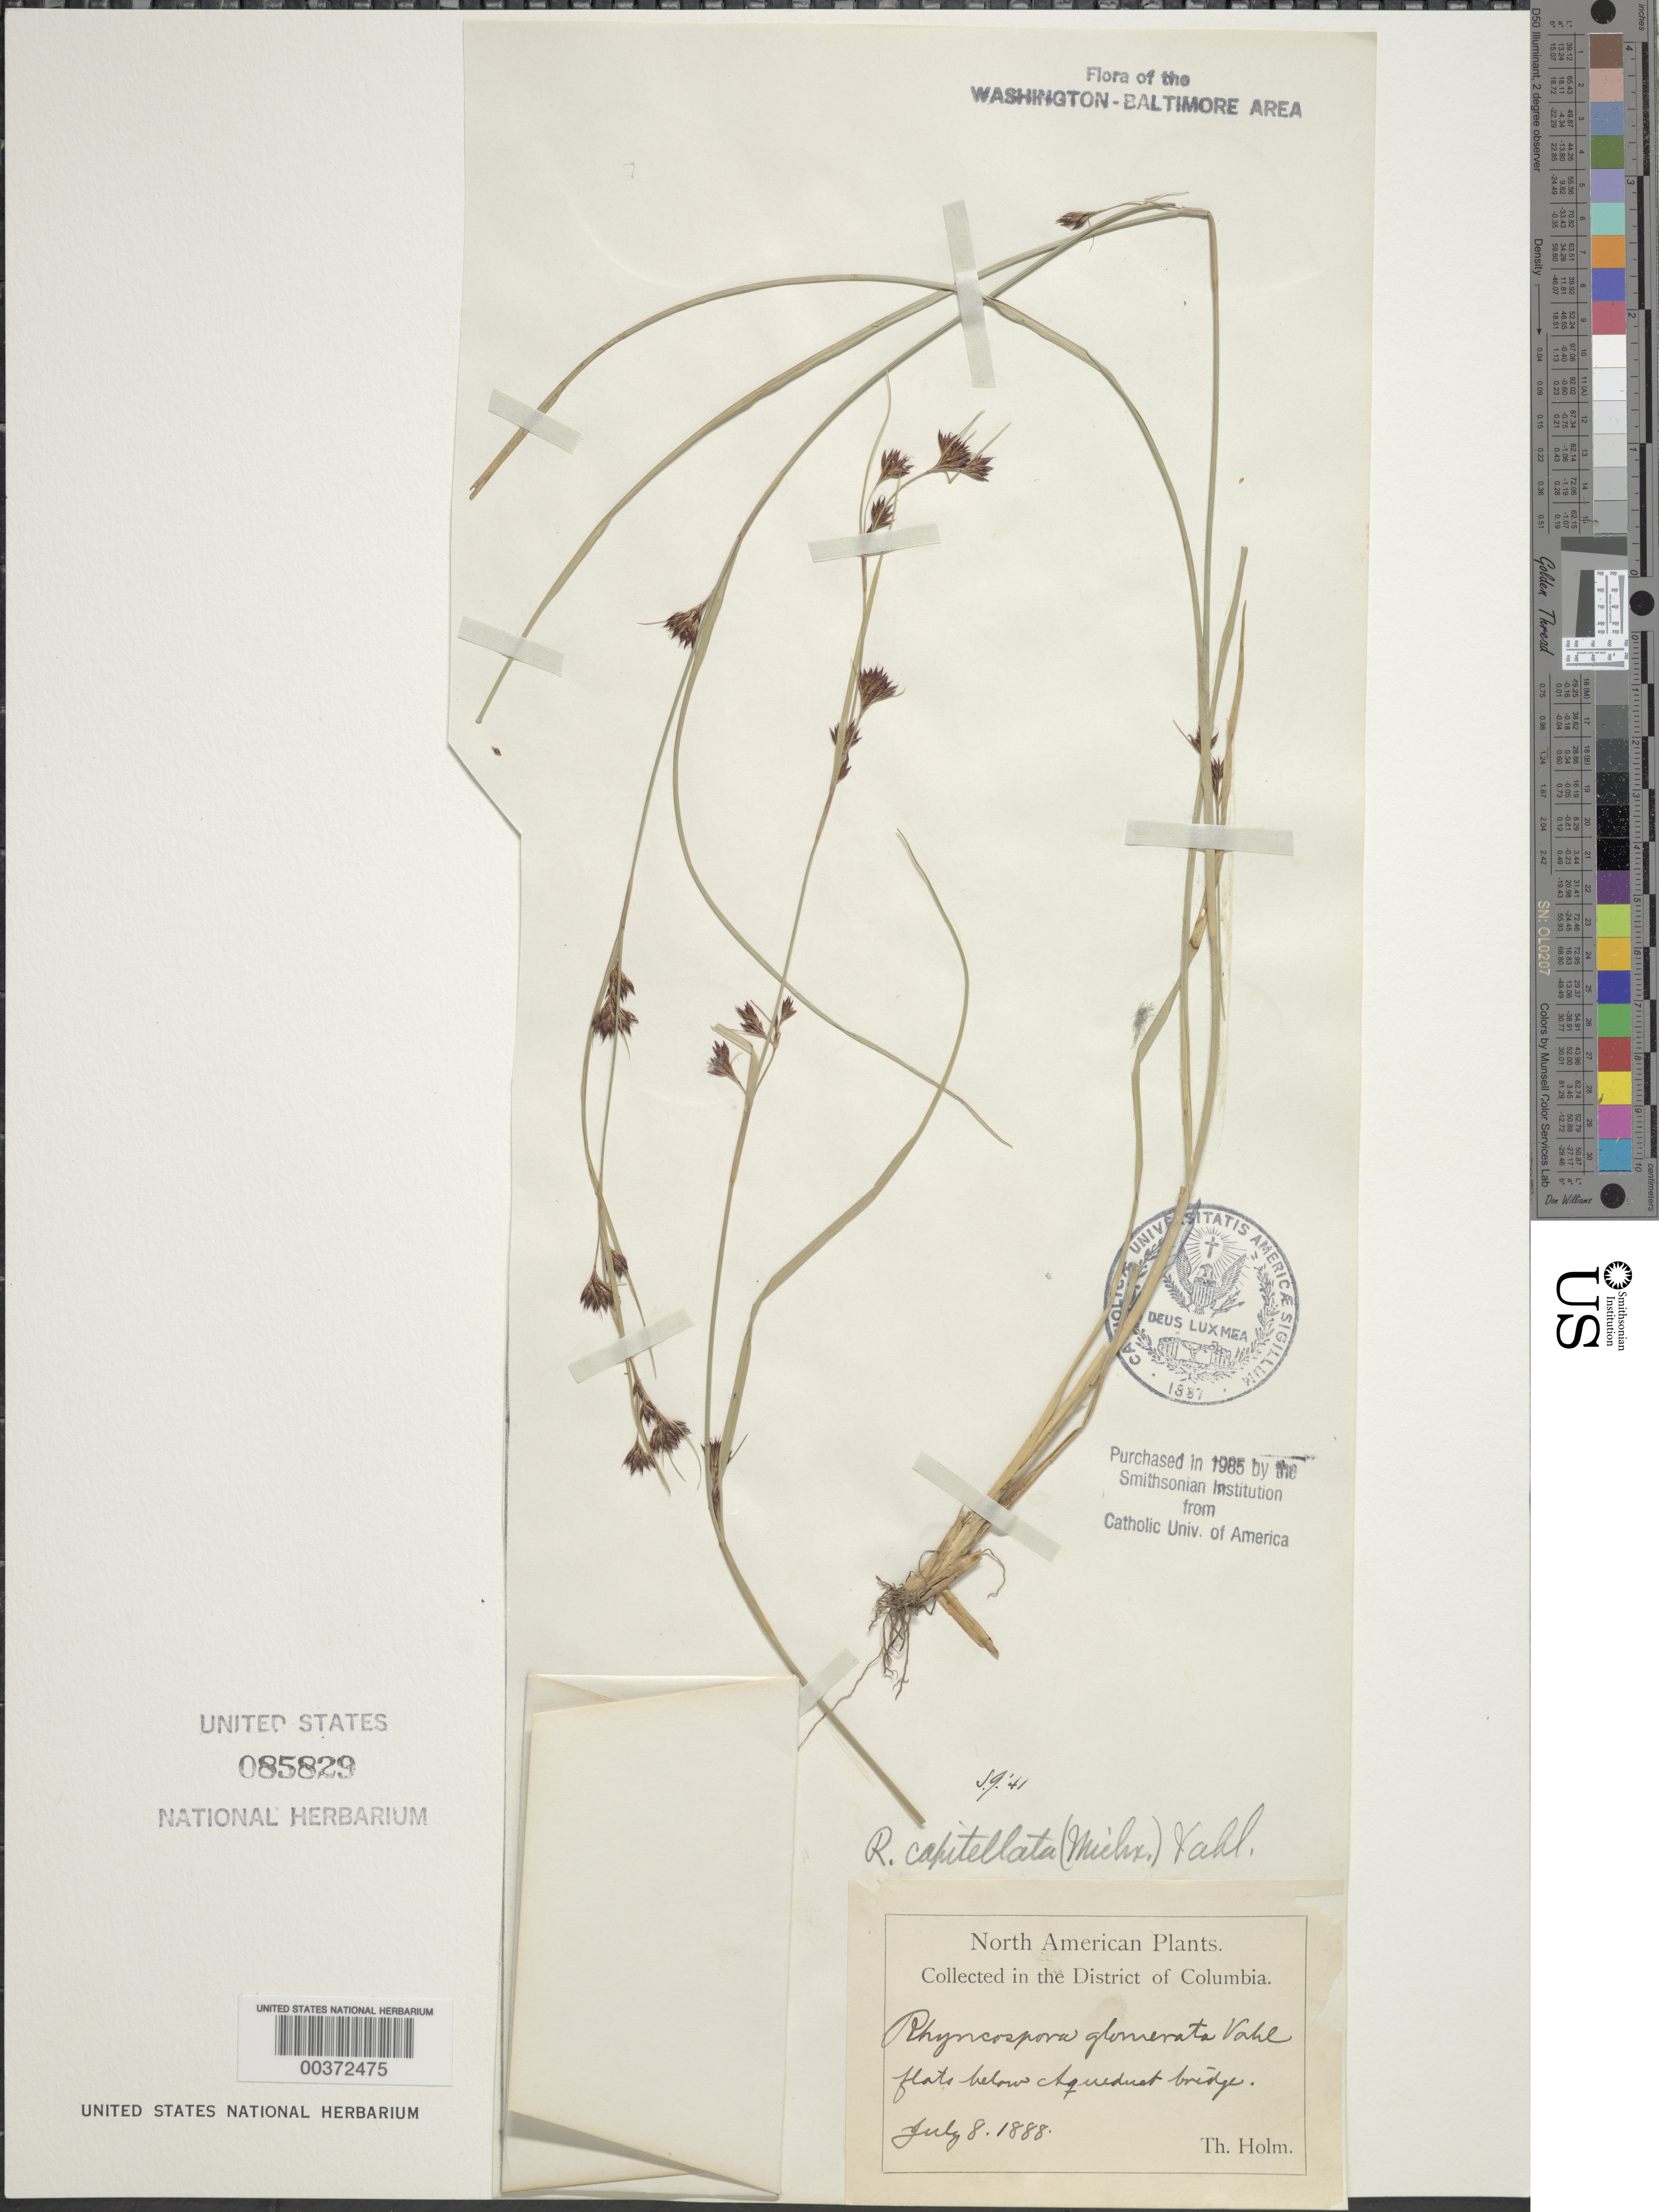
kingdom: Plantae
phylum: Tracheophyta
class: Liliopsida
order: Poales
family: Cyperaceae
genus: Rhynchospora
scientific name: Rhynchospora capitellata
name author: (Michx.) Vahl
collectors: T. Holm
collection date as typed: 08 Jul 1888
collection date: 1888-07-08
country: United States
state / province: Virginia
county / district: Fairfax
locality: Aqueduct Bridge C. & O. Canal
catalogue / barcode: US 85829